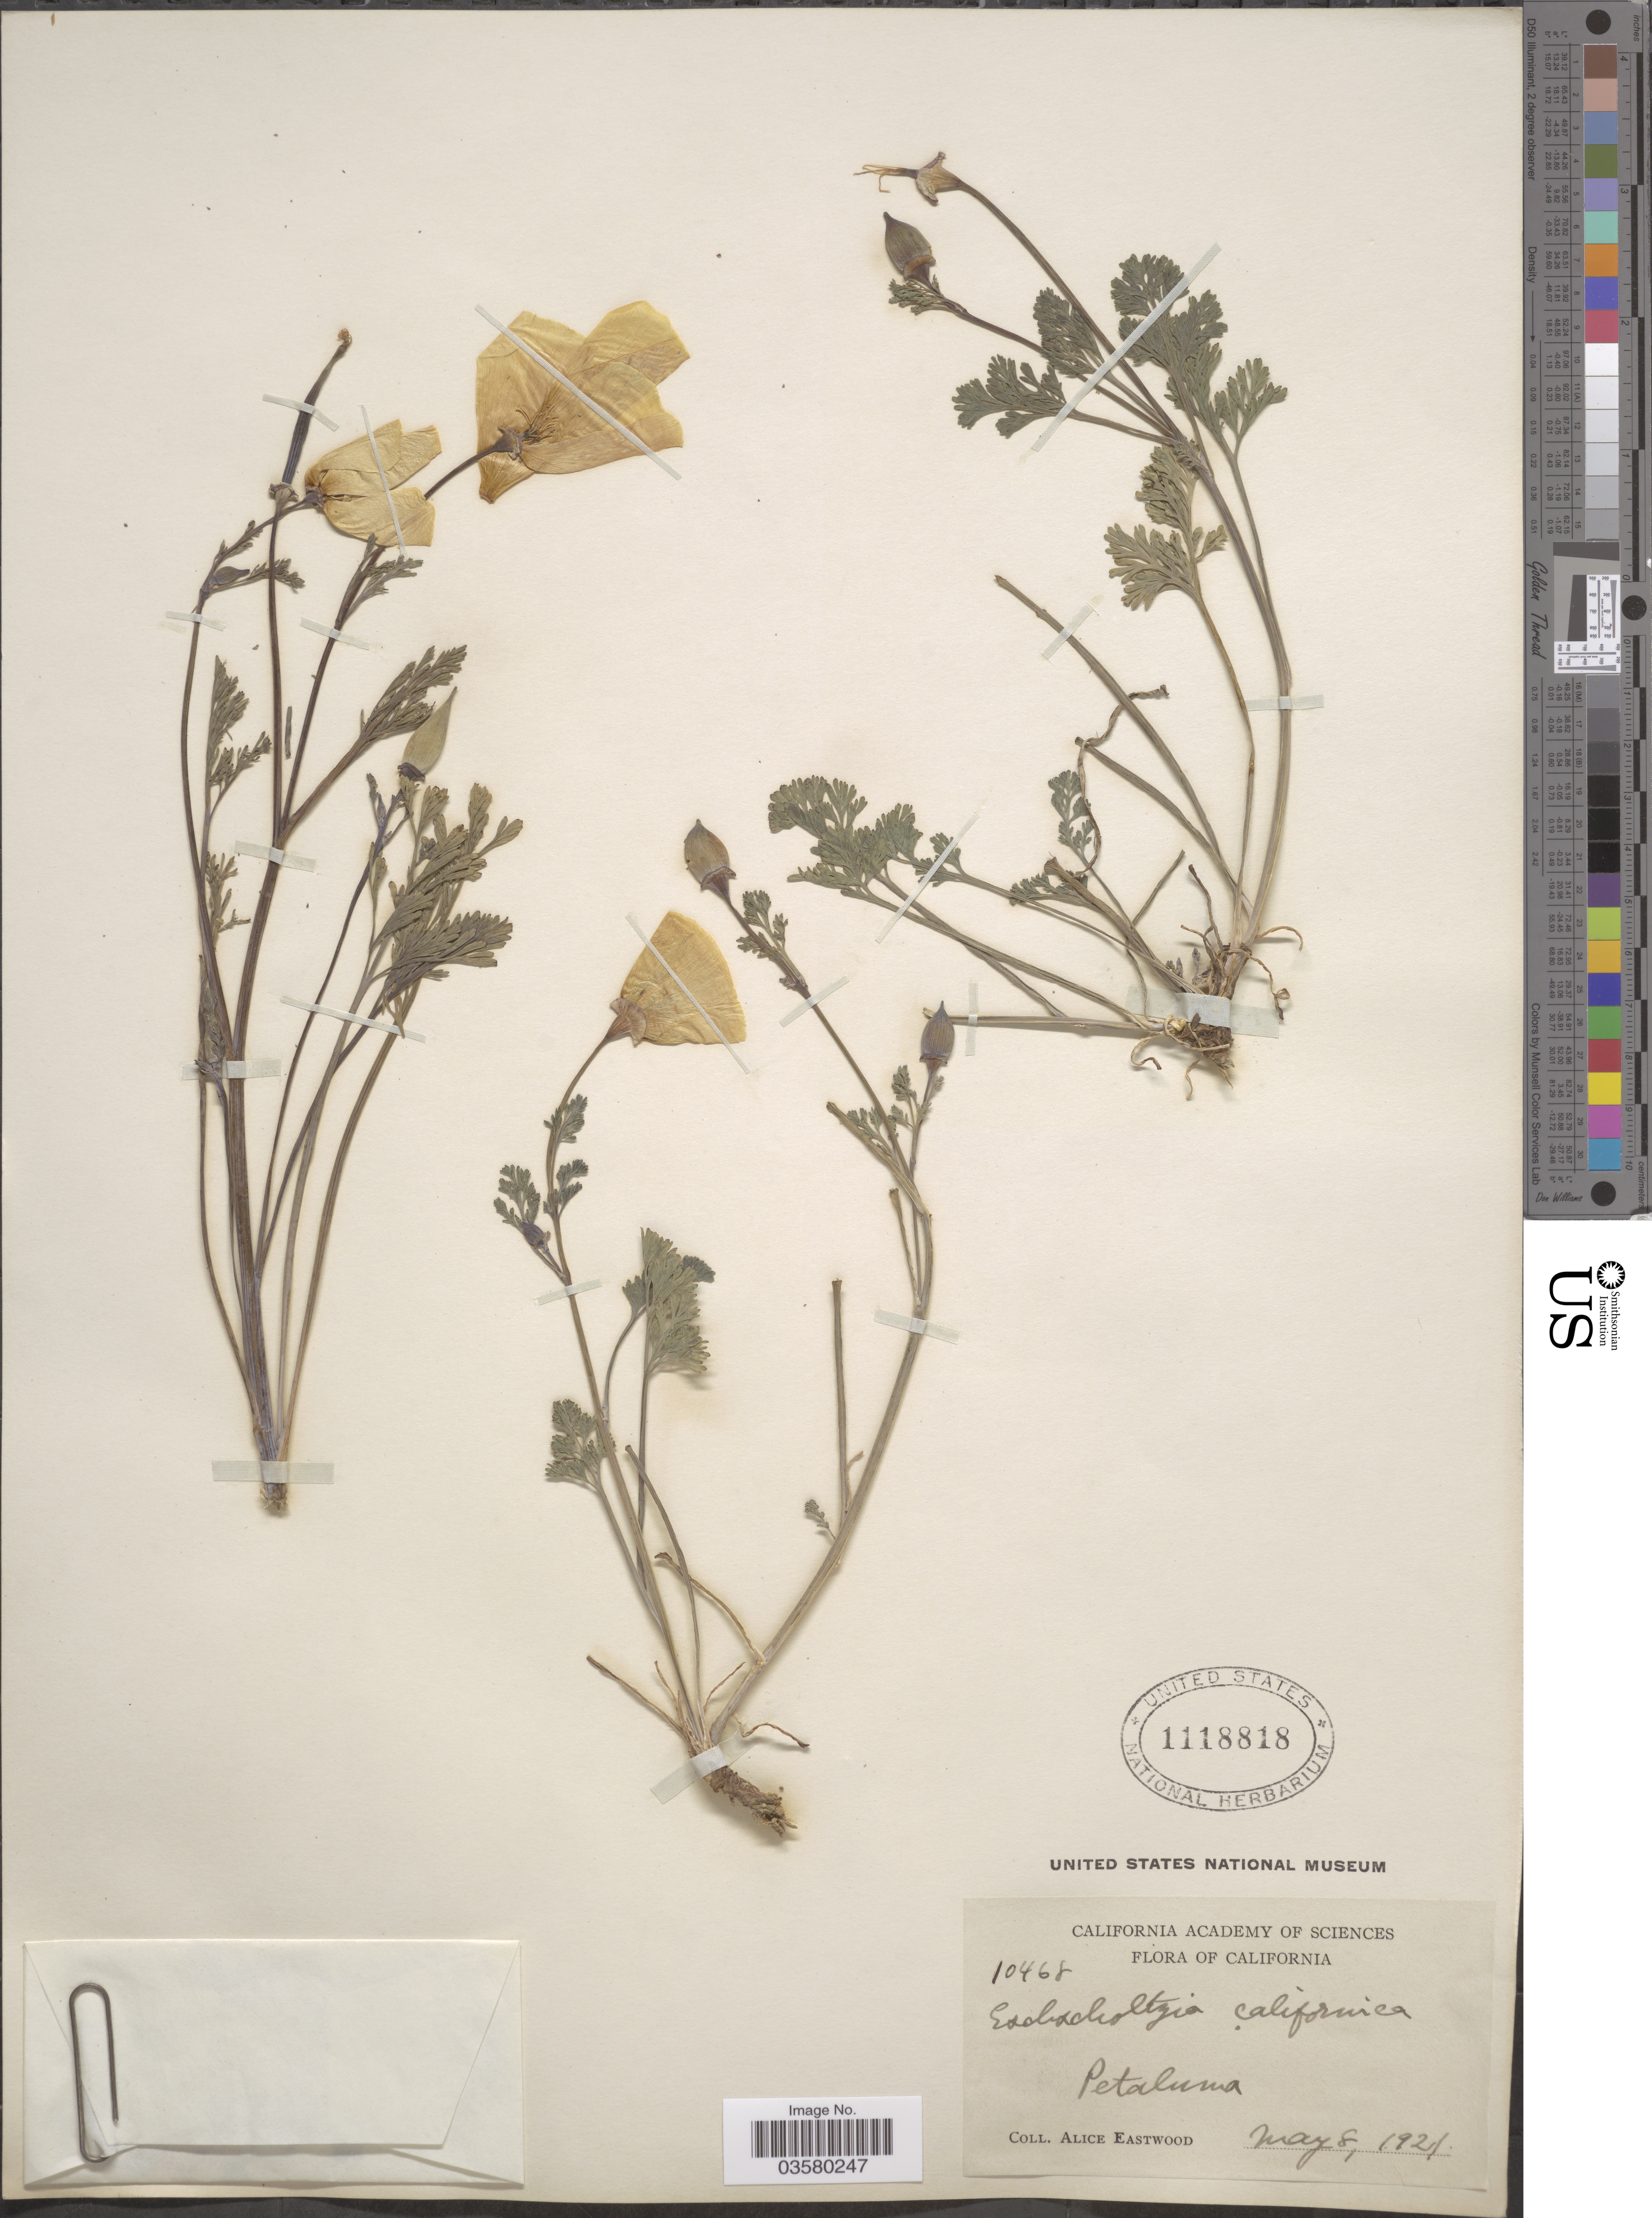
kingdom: Plantae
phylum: Tracheophyta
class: Magnoliopsida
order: Ranunculales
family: Papaveraceae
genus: Eschscholzia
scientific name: Eschscholzia californica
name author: Cham.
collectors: A. Eastwood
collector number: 10468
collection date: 1921-05-08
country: United States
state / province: California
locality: Petaluma.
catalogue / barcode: US 1118818